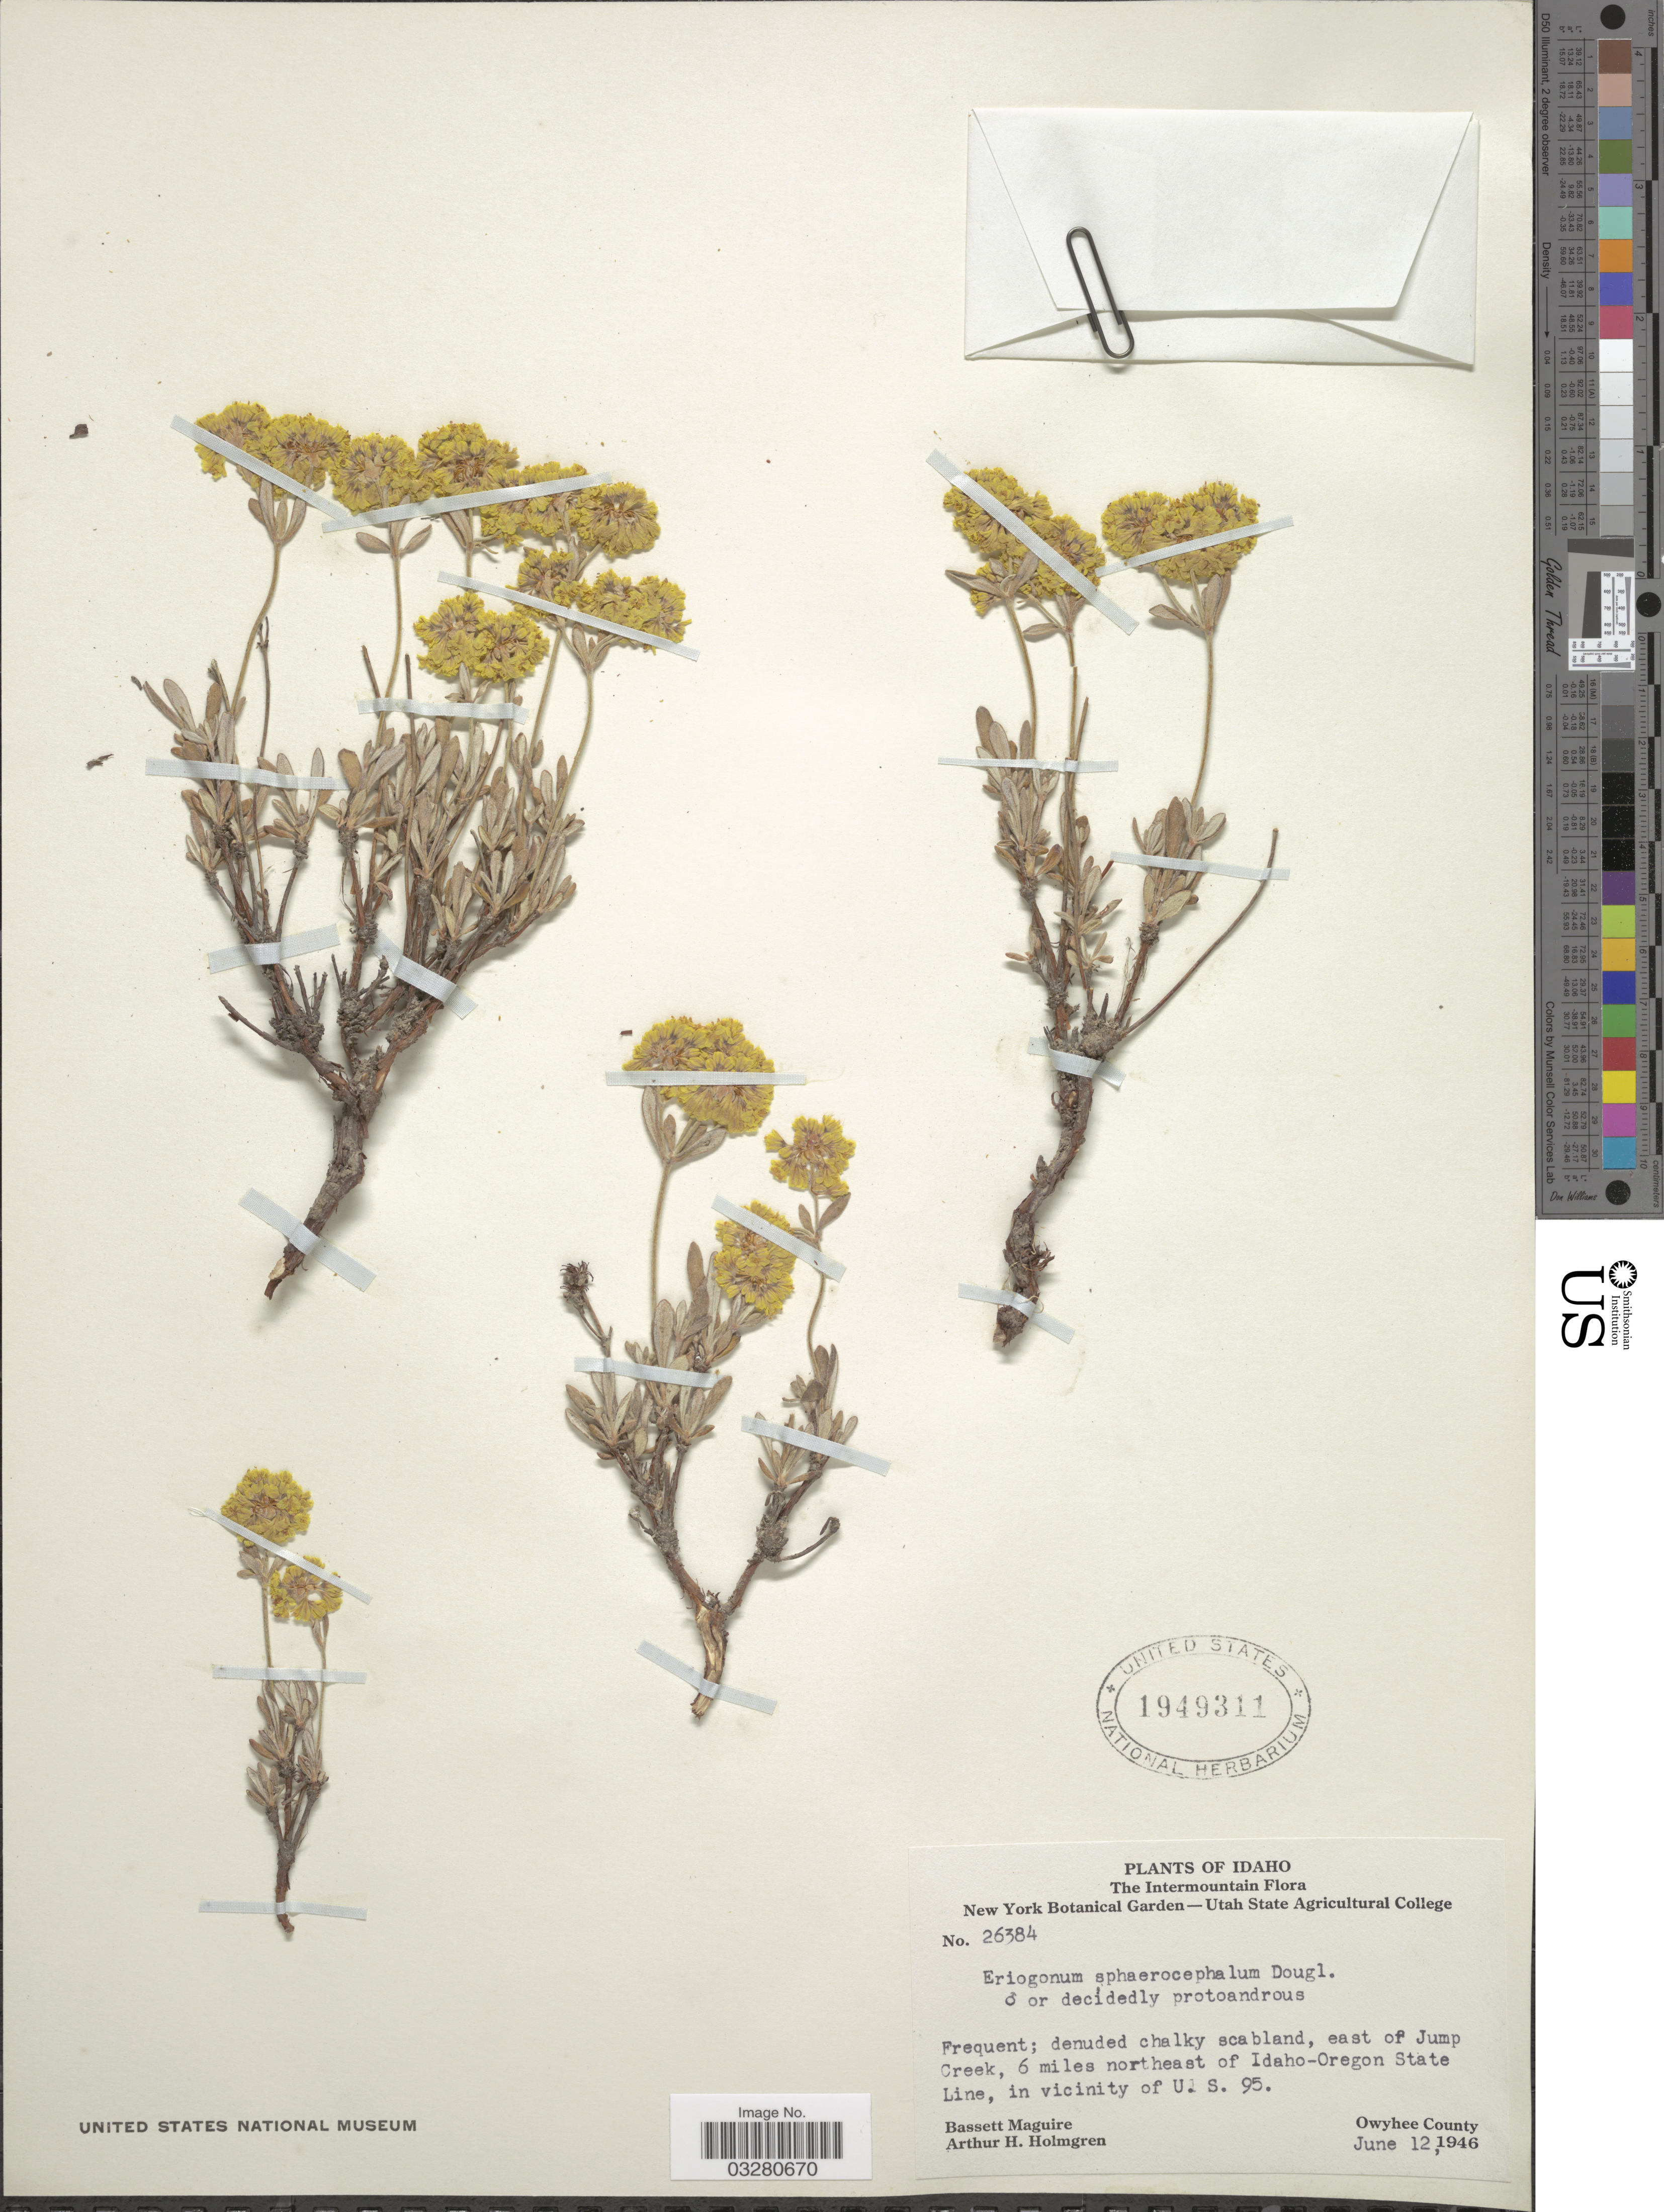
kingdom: Plantae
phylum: Tracheophyta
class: Magnoliopsida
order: Caryophyllales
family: Polygonaceae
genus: Eriogonum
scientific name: Eriogonum sphaerocephalum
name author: Benth. & Douglas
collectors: B. Maguire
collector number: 26384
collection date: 1946-06-12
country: United States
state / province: Idaho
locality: The Intermountain. East of Jump Creek, 6 miles northeast of Idaho-Oregon State Line, in vicinity of U.S. 95. Owyhee County.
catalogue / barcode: US 1949311